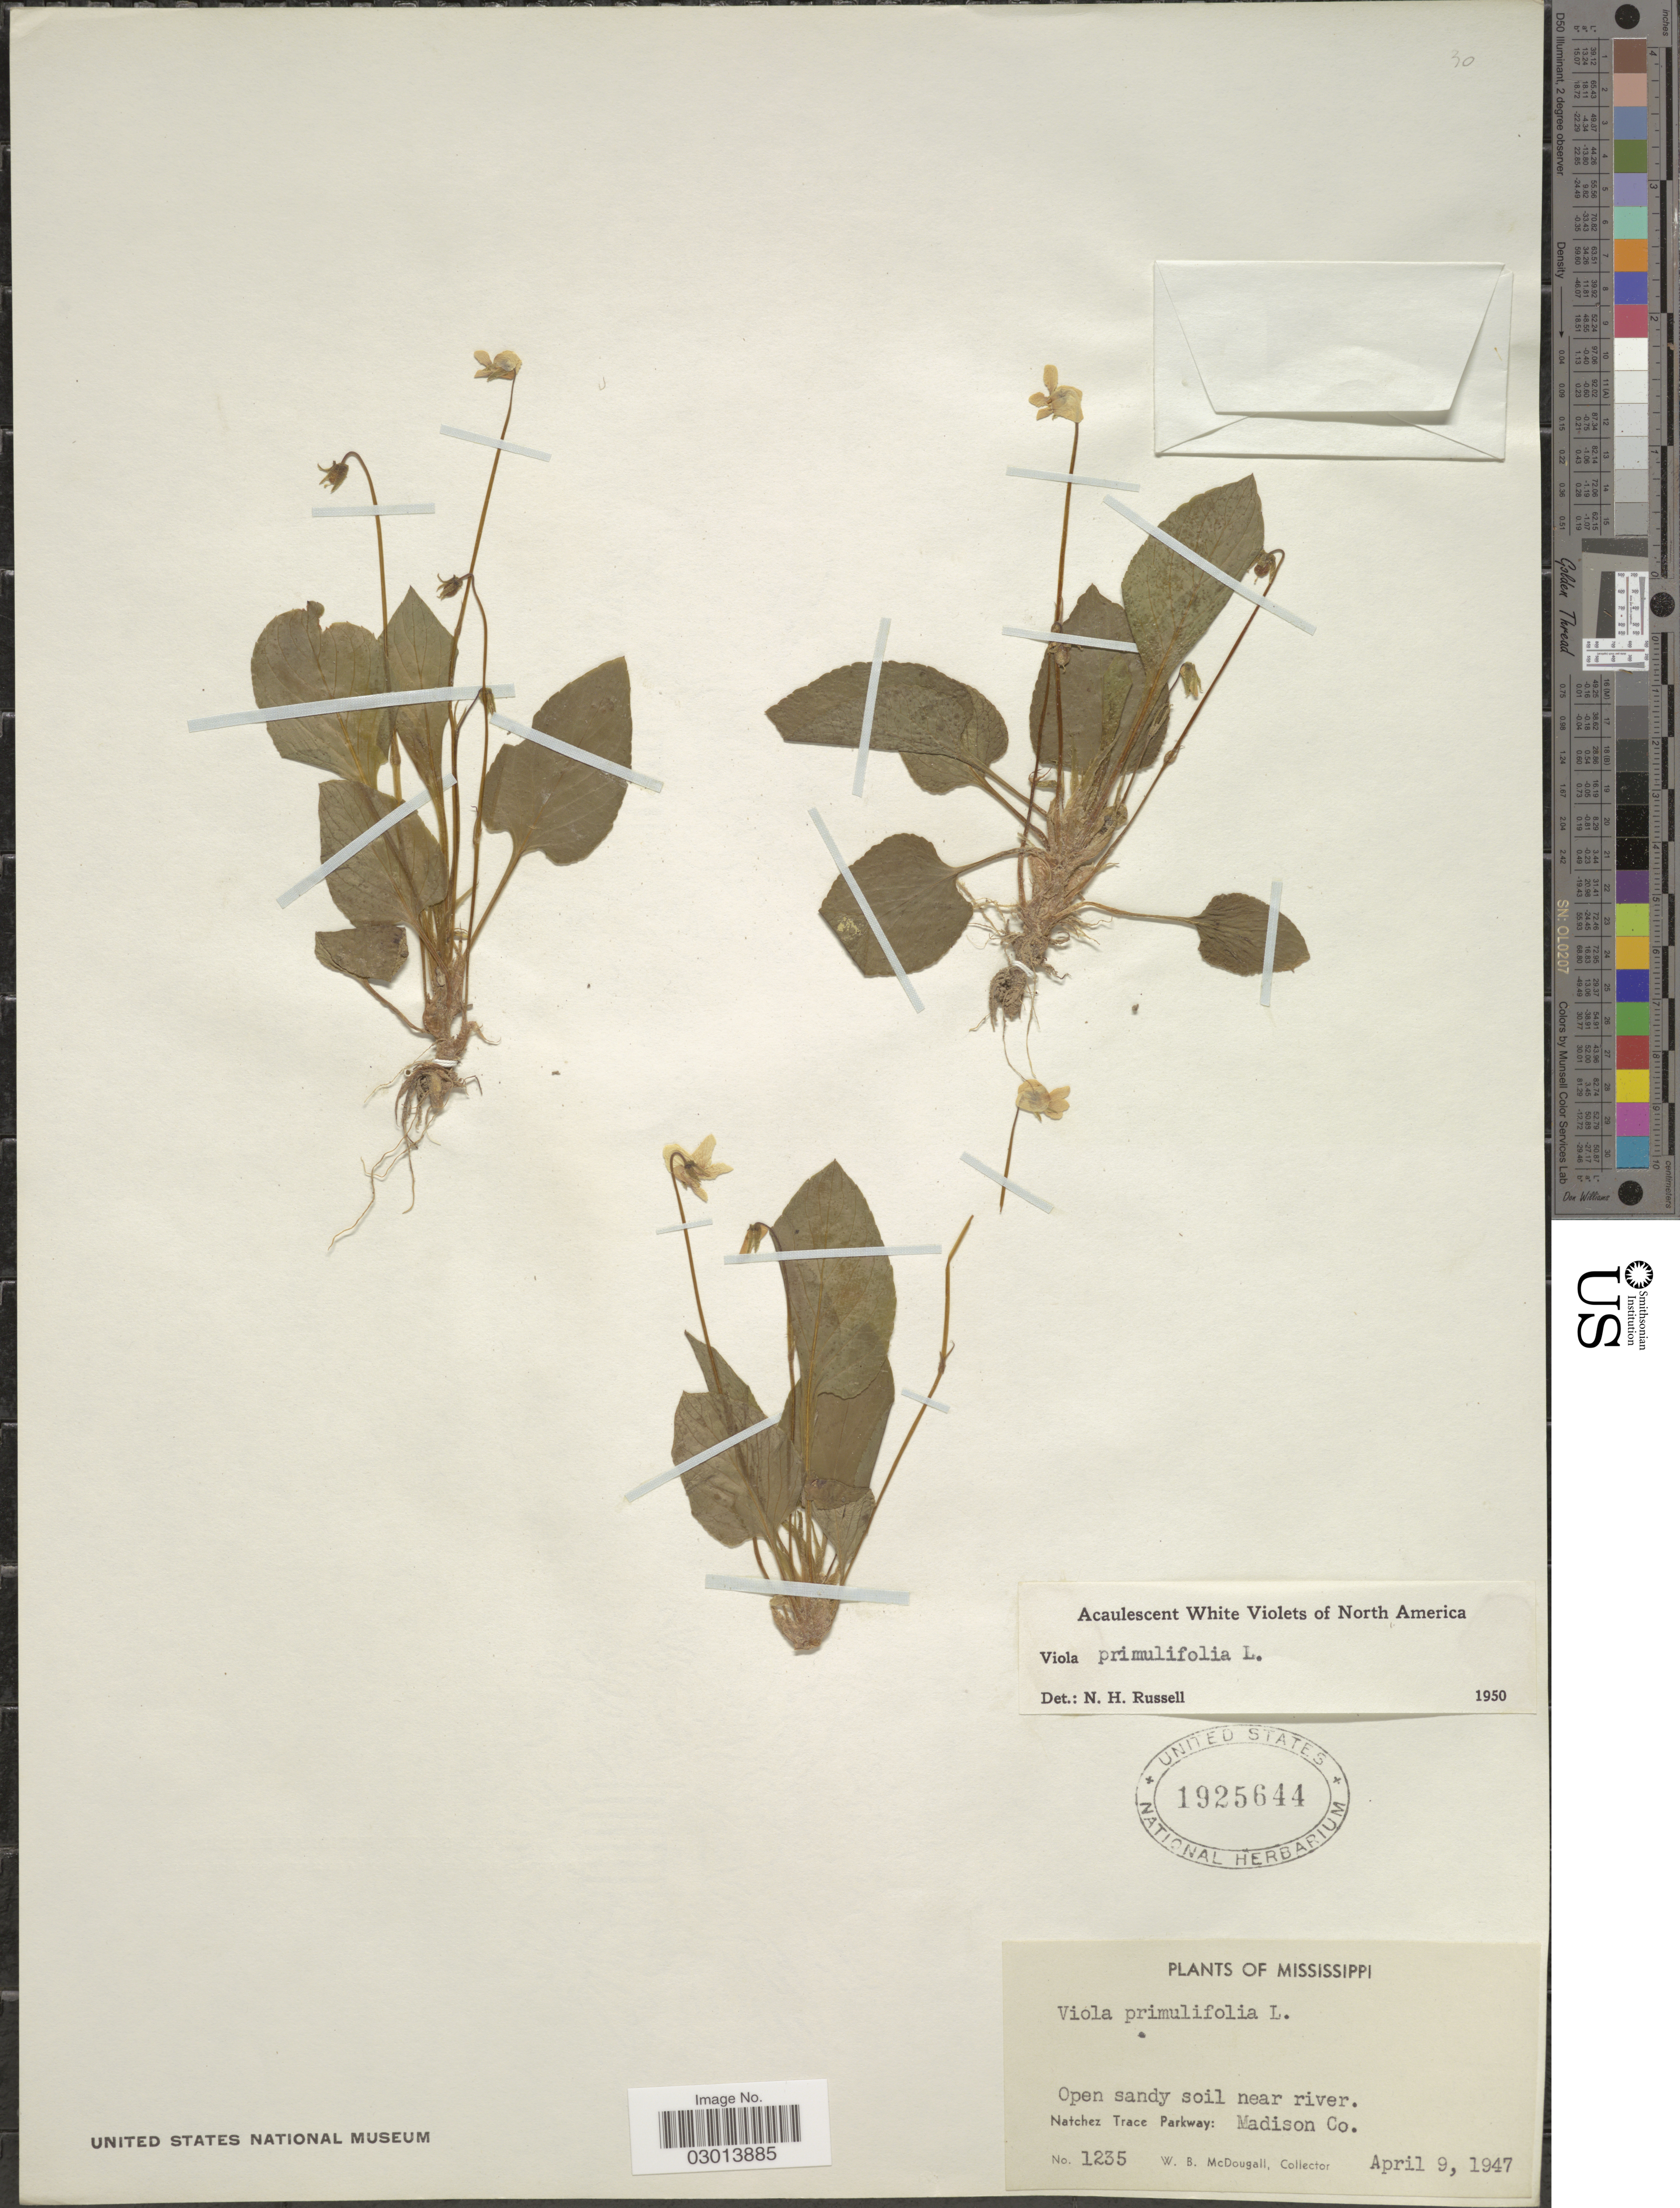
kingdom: Plantae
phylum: Tracheophyta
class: Magnoliopsida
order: Malpighiales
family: Violaceae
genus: Viola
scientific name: Viola primulifolia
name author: L.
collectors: W. B. McDougall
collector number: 1235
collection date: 1947-04-09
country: United States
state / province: Mississippi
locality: Natchez Trace Parkway: Madison Co.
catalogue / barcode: US 1925644